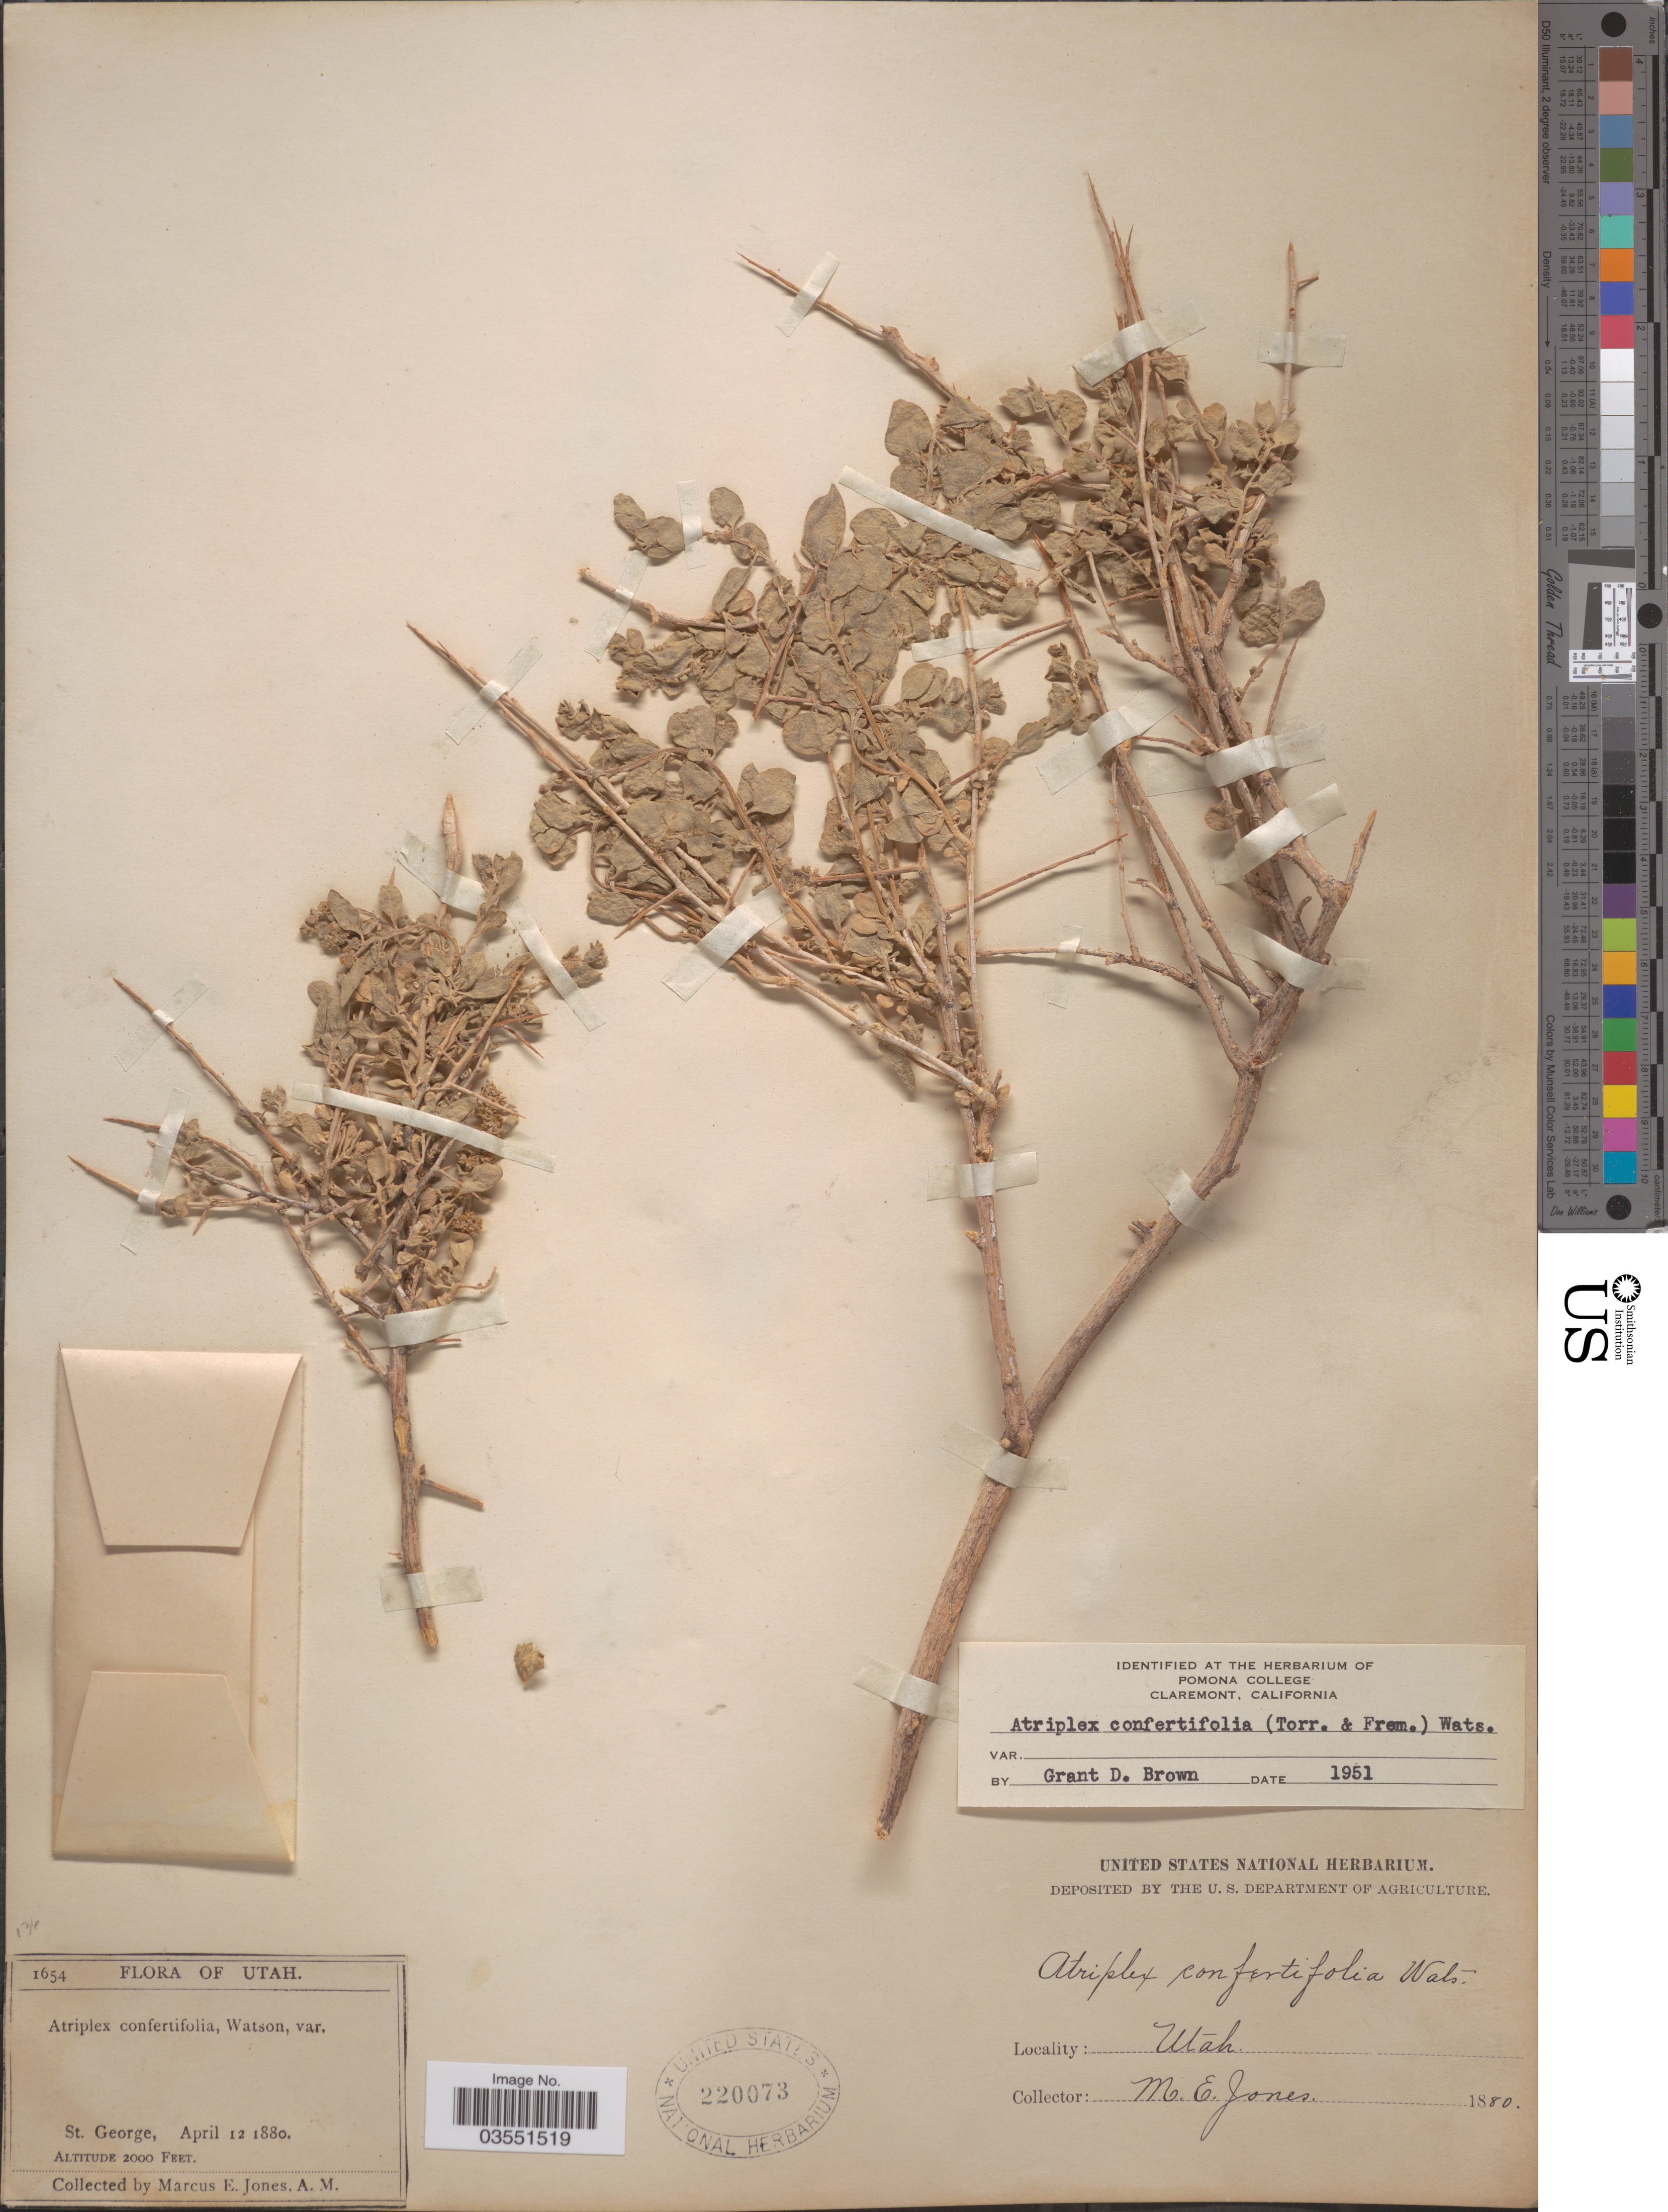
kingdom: Plantae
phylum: Tracheophyta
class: Magnoliopsida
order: Caryophyllales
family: Amaranthaceae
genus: Atriplex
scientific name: Atriplex confertifolia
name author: (Torr. & Frém.) S. Watson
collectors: M. E. Jones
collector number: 1654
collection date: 1880-04-12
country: United States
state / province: Utah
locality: St. George.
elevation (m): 610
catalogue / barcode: US 220073